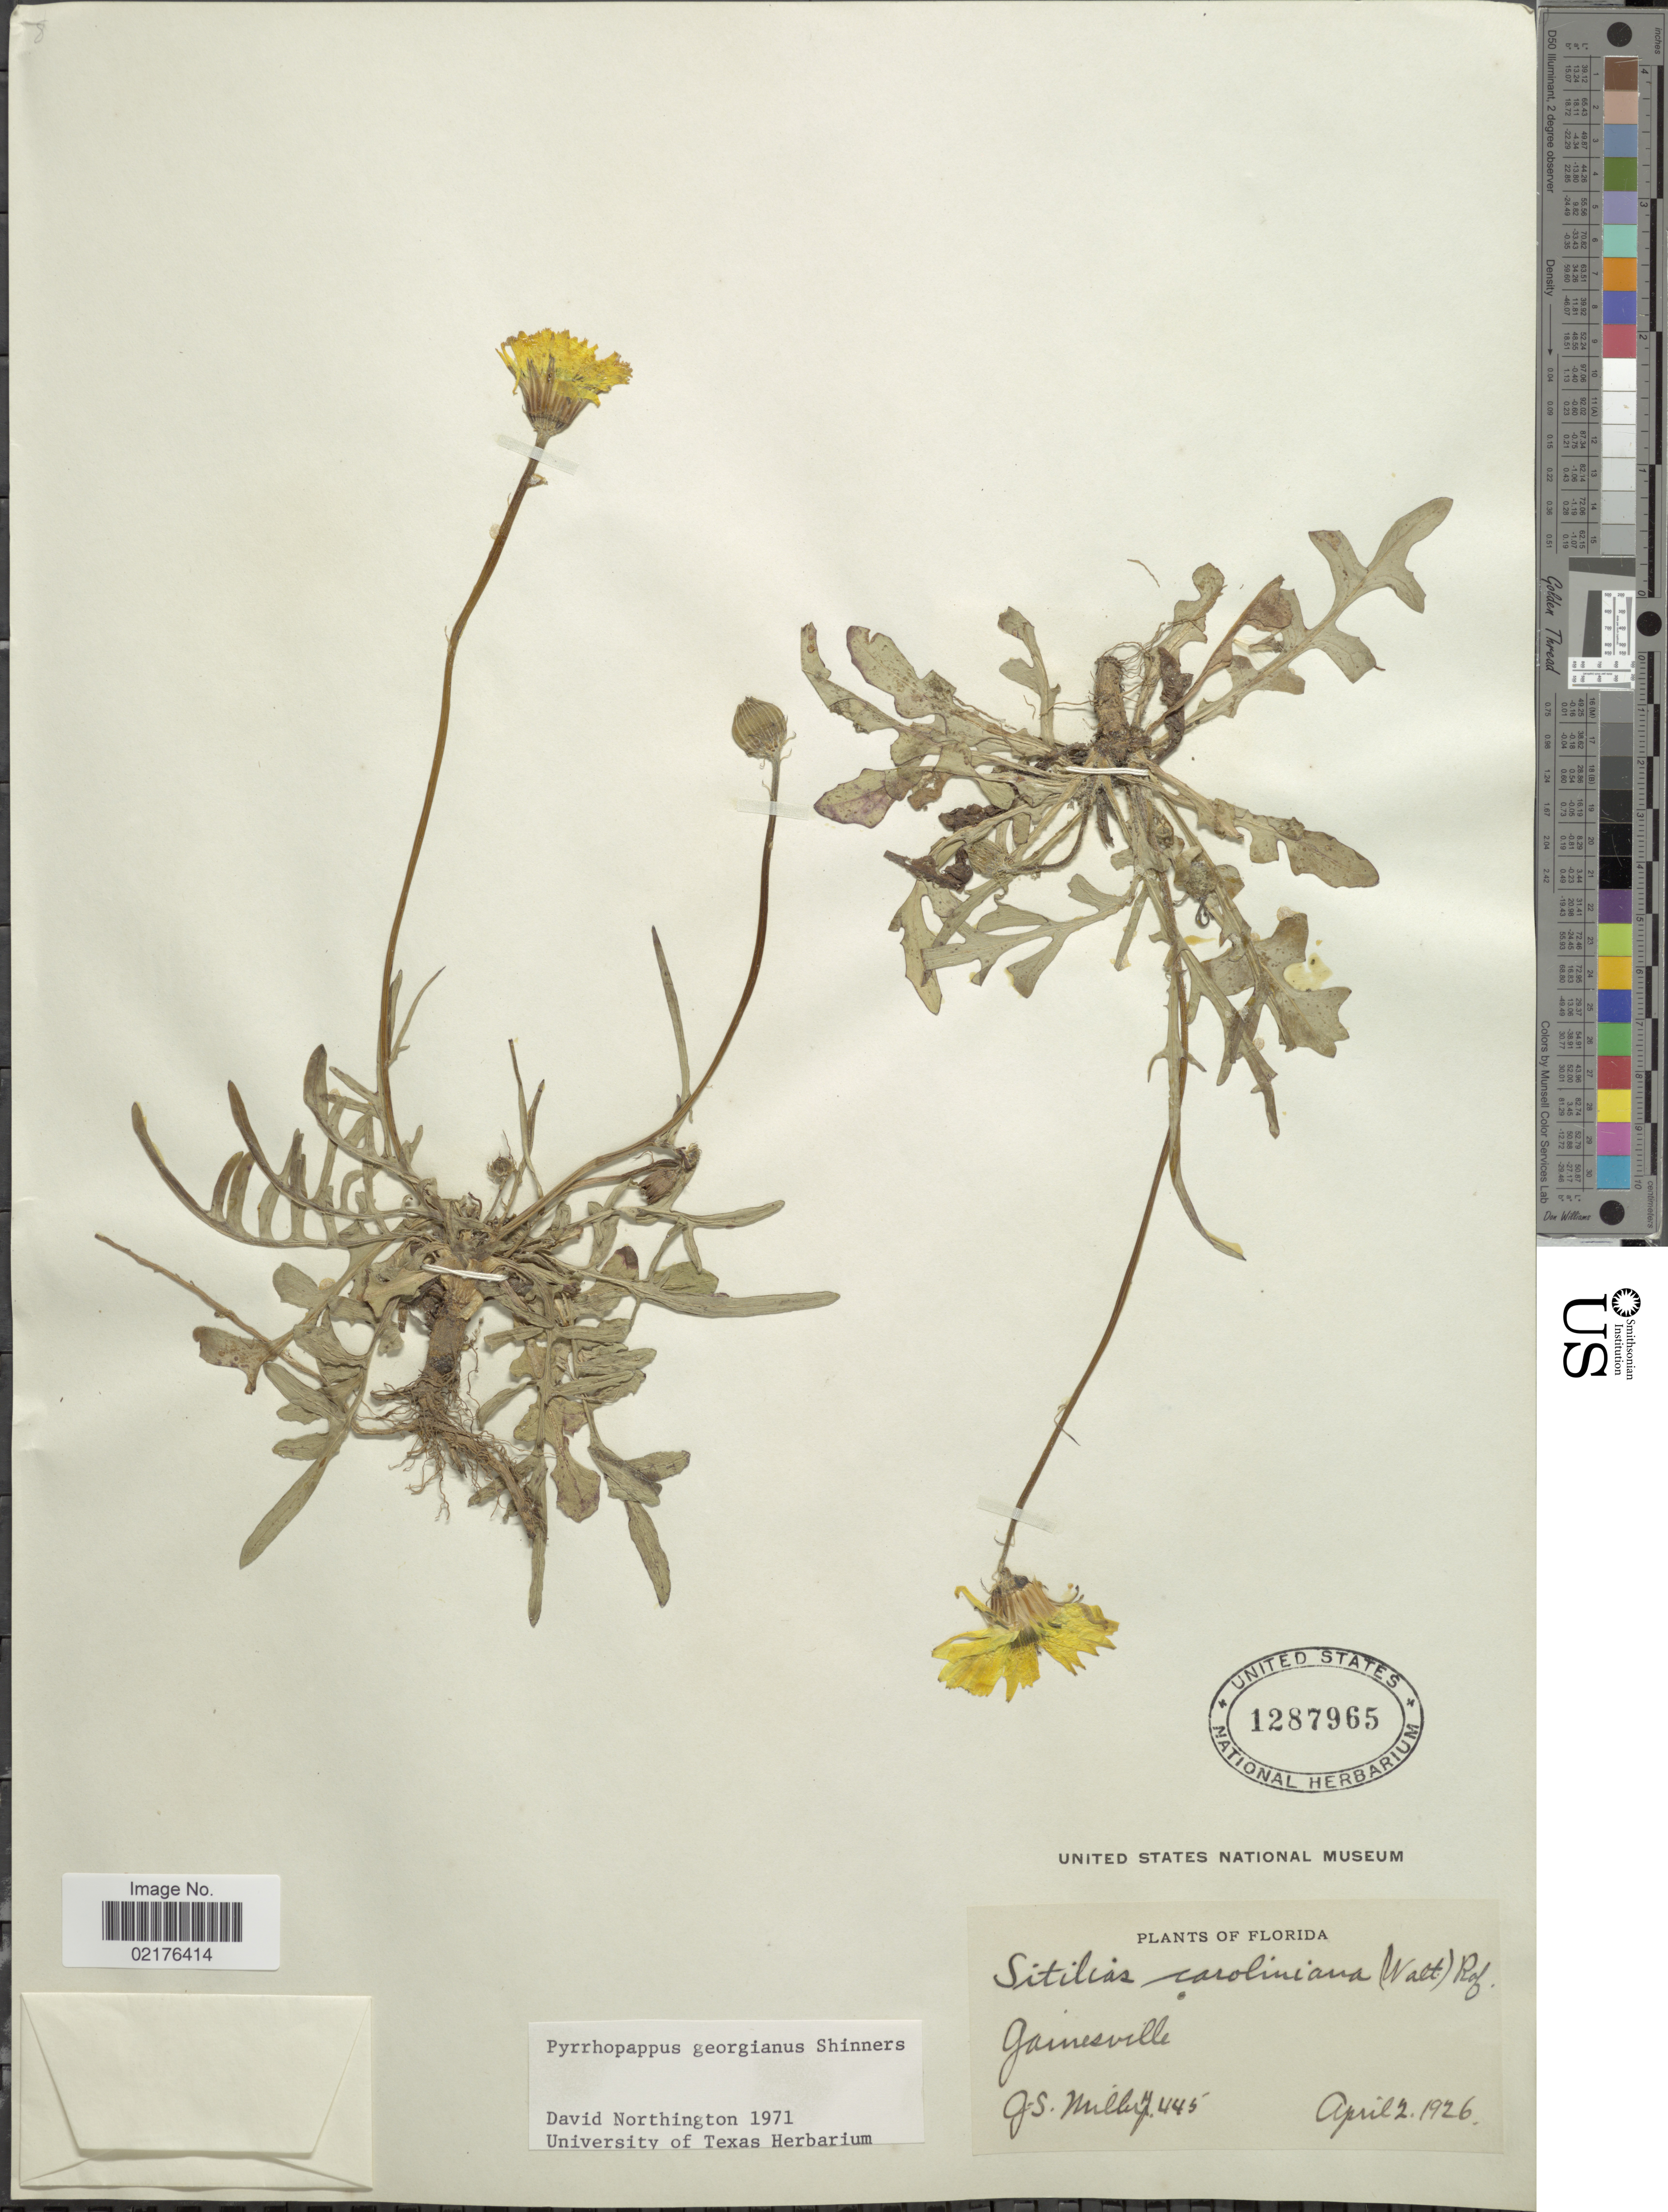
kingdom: Plantae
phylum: Tracheophyta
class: Magnoliopsida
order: Asterales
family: Asteraceae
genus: Pyrrhopappus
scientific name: Pyrrhopappus carolinianus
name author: (Walter) DC.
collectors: G. S. Miller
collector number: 445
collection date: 1926-04-02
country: United States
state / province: Florida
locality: Gainesville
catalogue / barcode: US 1287965